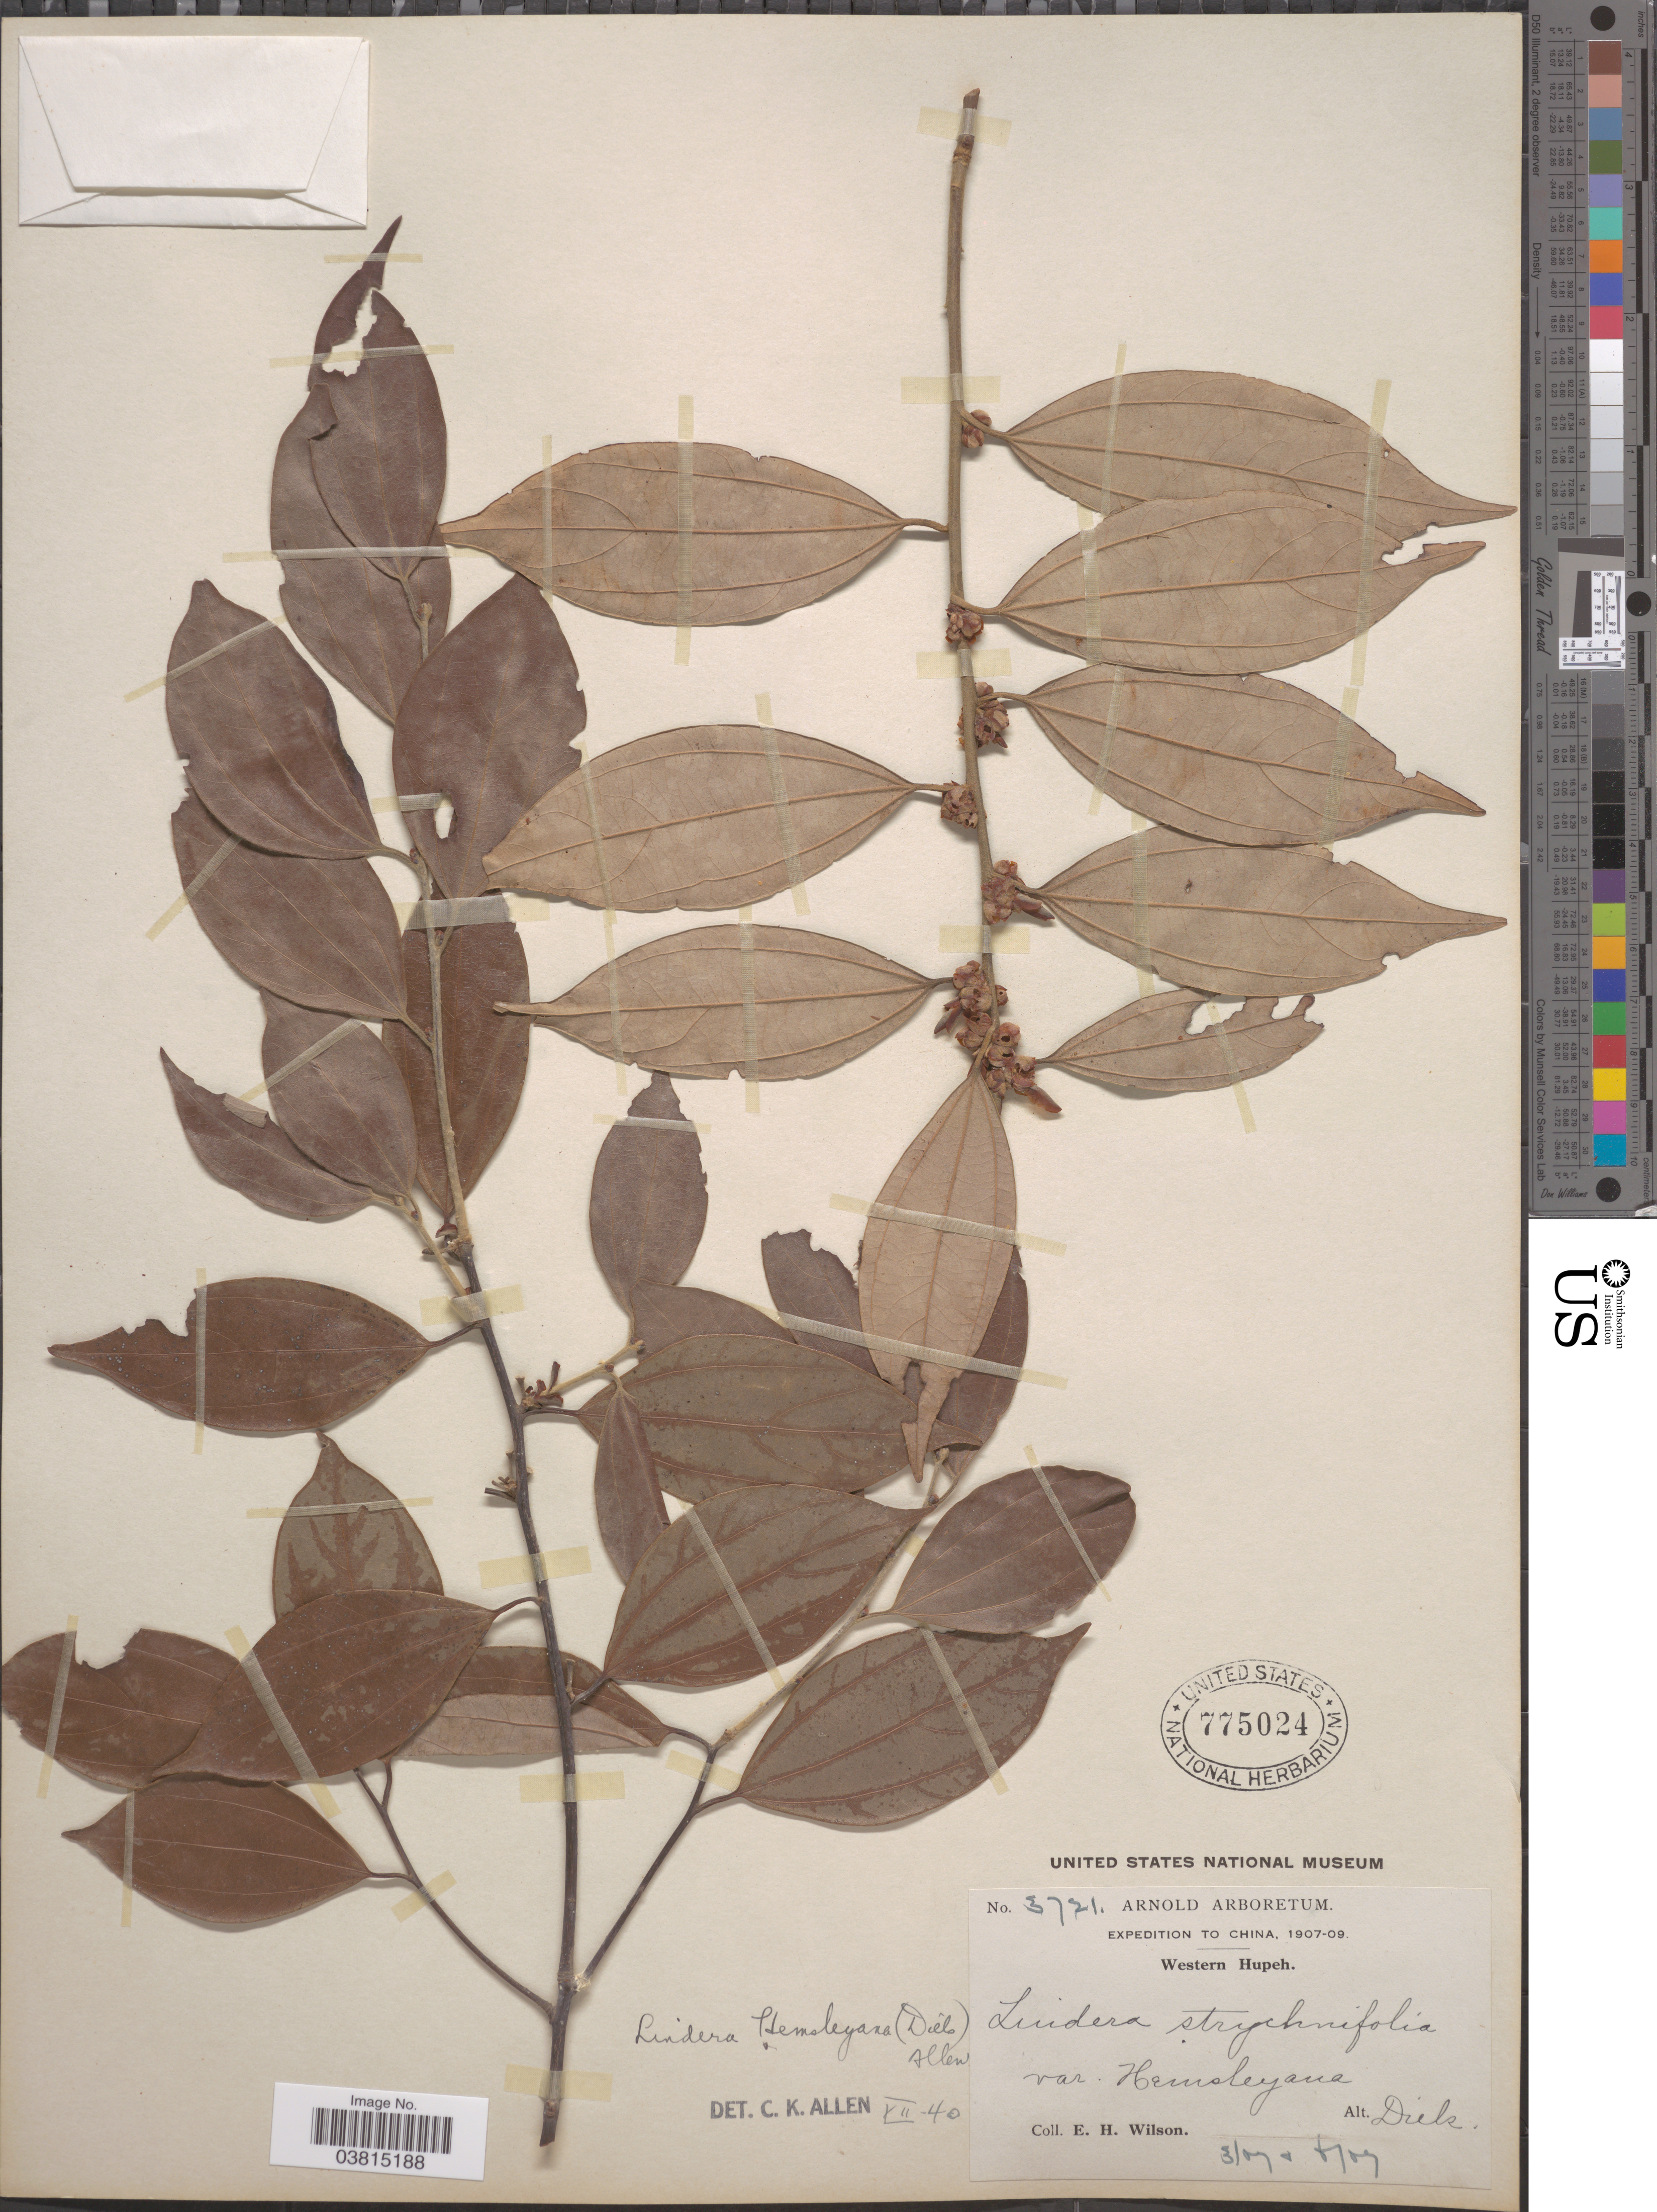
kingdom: Plantae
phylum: Tracheophyta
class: Magnoliopsida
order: Laurales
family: Lauraceae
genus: Lindera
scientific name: Lindera hemsleyana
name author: (Diels) C.K. Allen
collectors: E. Wilson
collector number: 3721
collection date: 1907-03/1907-06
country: China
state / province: Hubei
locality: Western Hupeh.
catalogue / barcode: US 775024